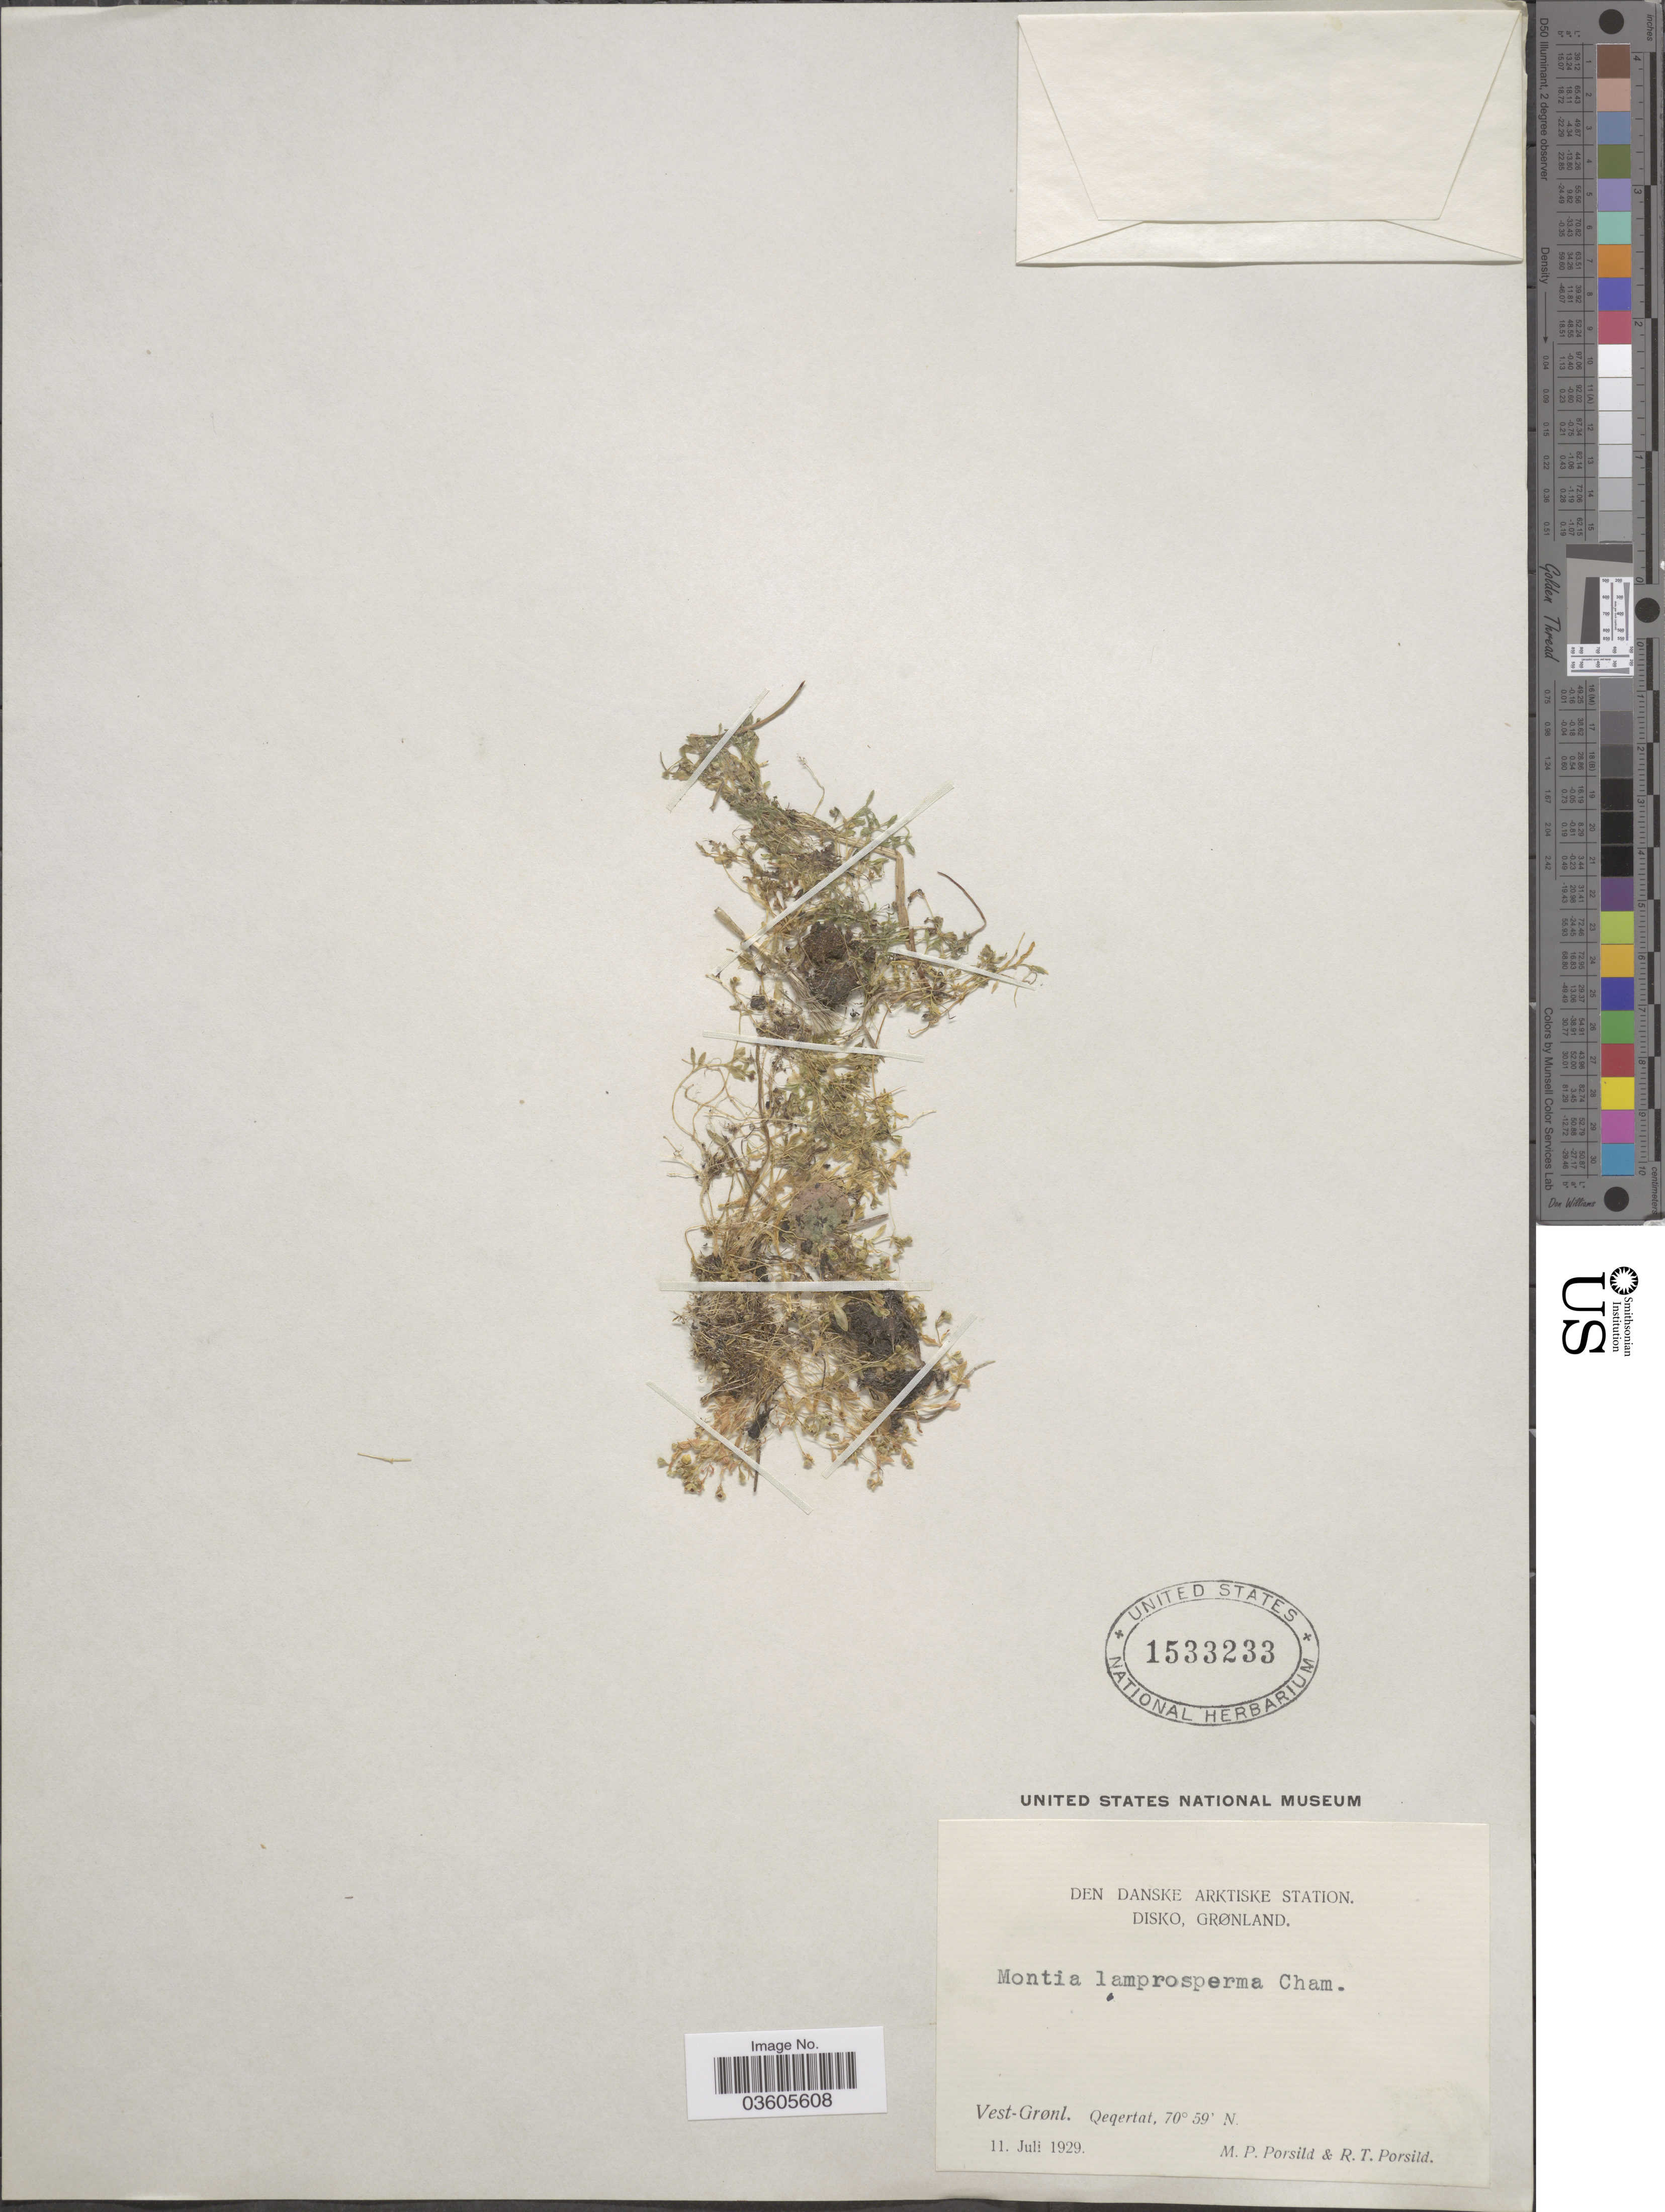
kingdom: Plantae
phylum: Tracheophyta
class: Magnoliopsida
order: Caryophyllales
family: Montiaceae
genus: Montia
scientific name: Montia lamprosperma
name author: Cham.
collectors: M. P. Porsild & R. T. Porsild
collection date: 1929-07-11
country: Greenland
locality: Den Danske Arktiske Station. Disko, Grønland. Vest-Grønl. Qeqertat.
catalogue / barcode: US 1533233